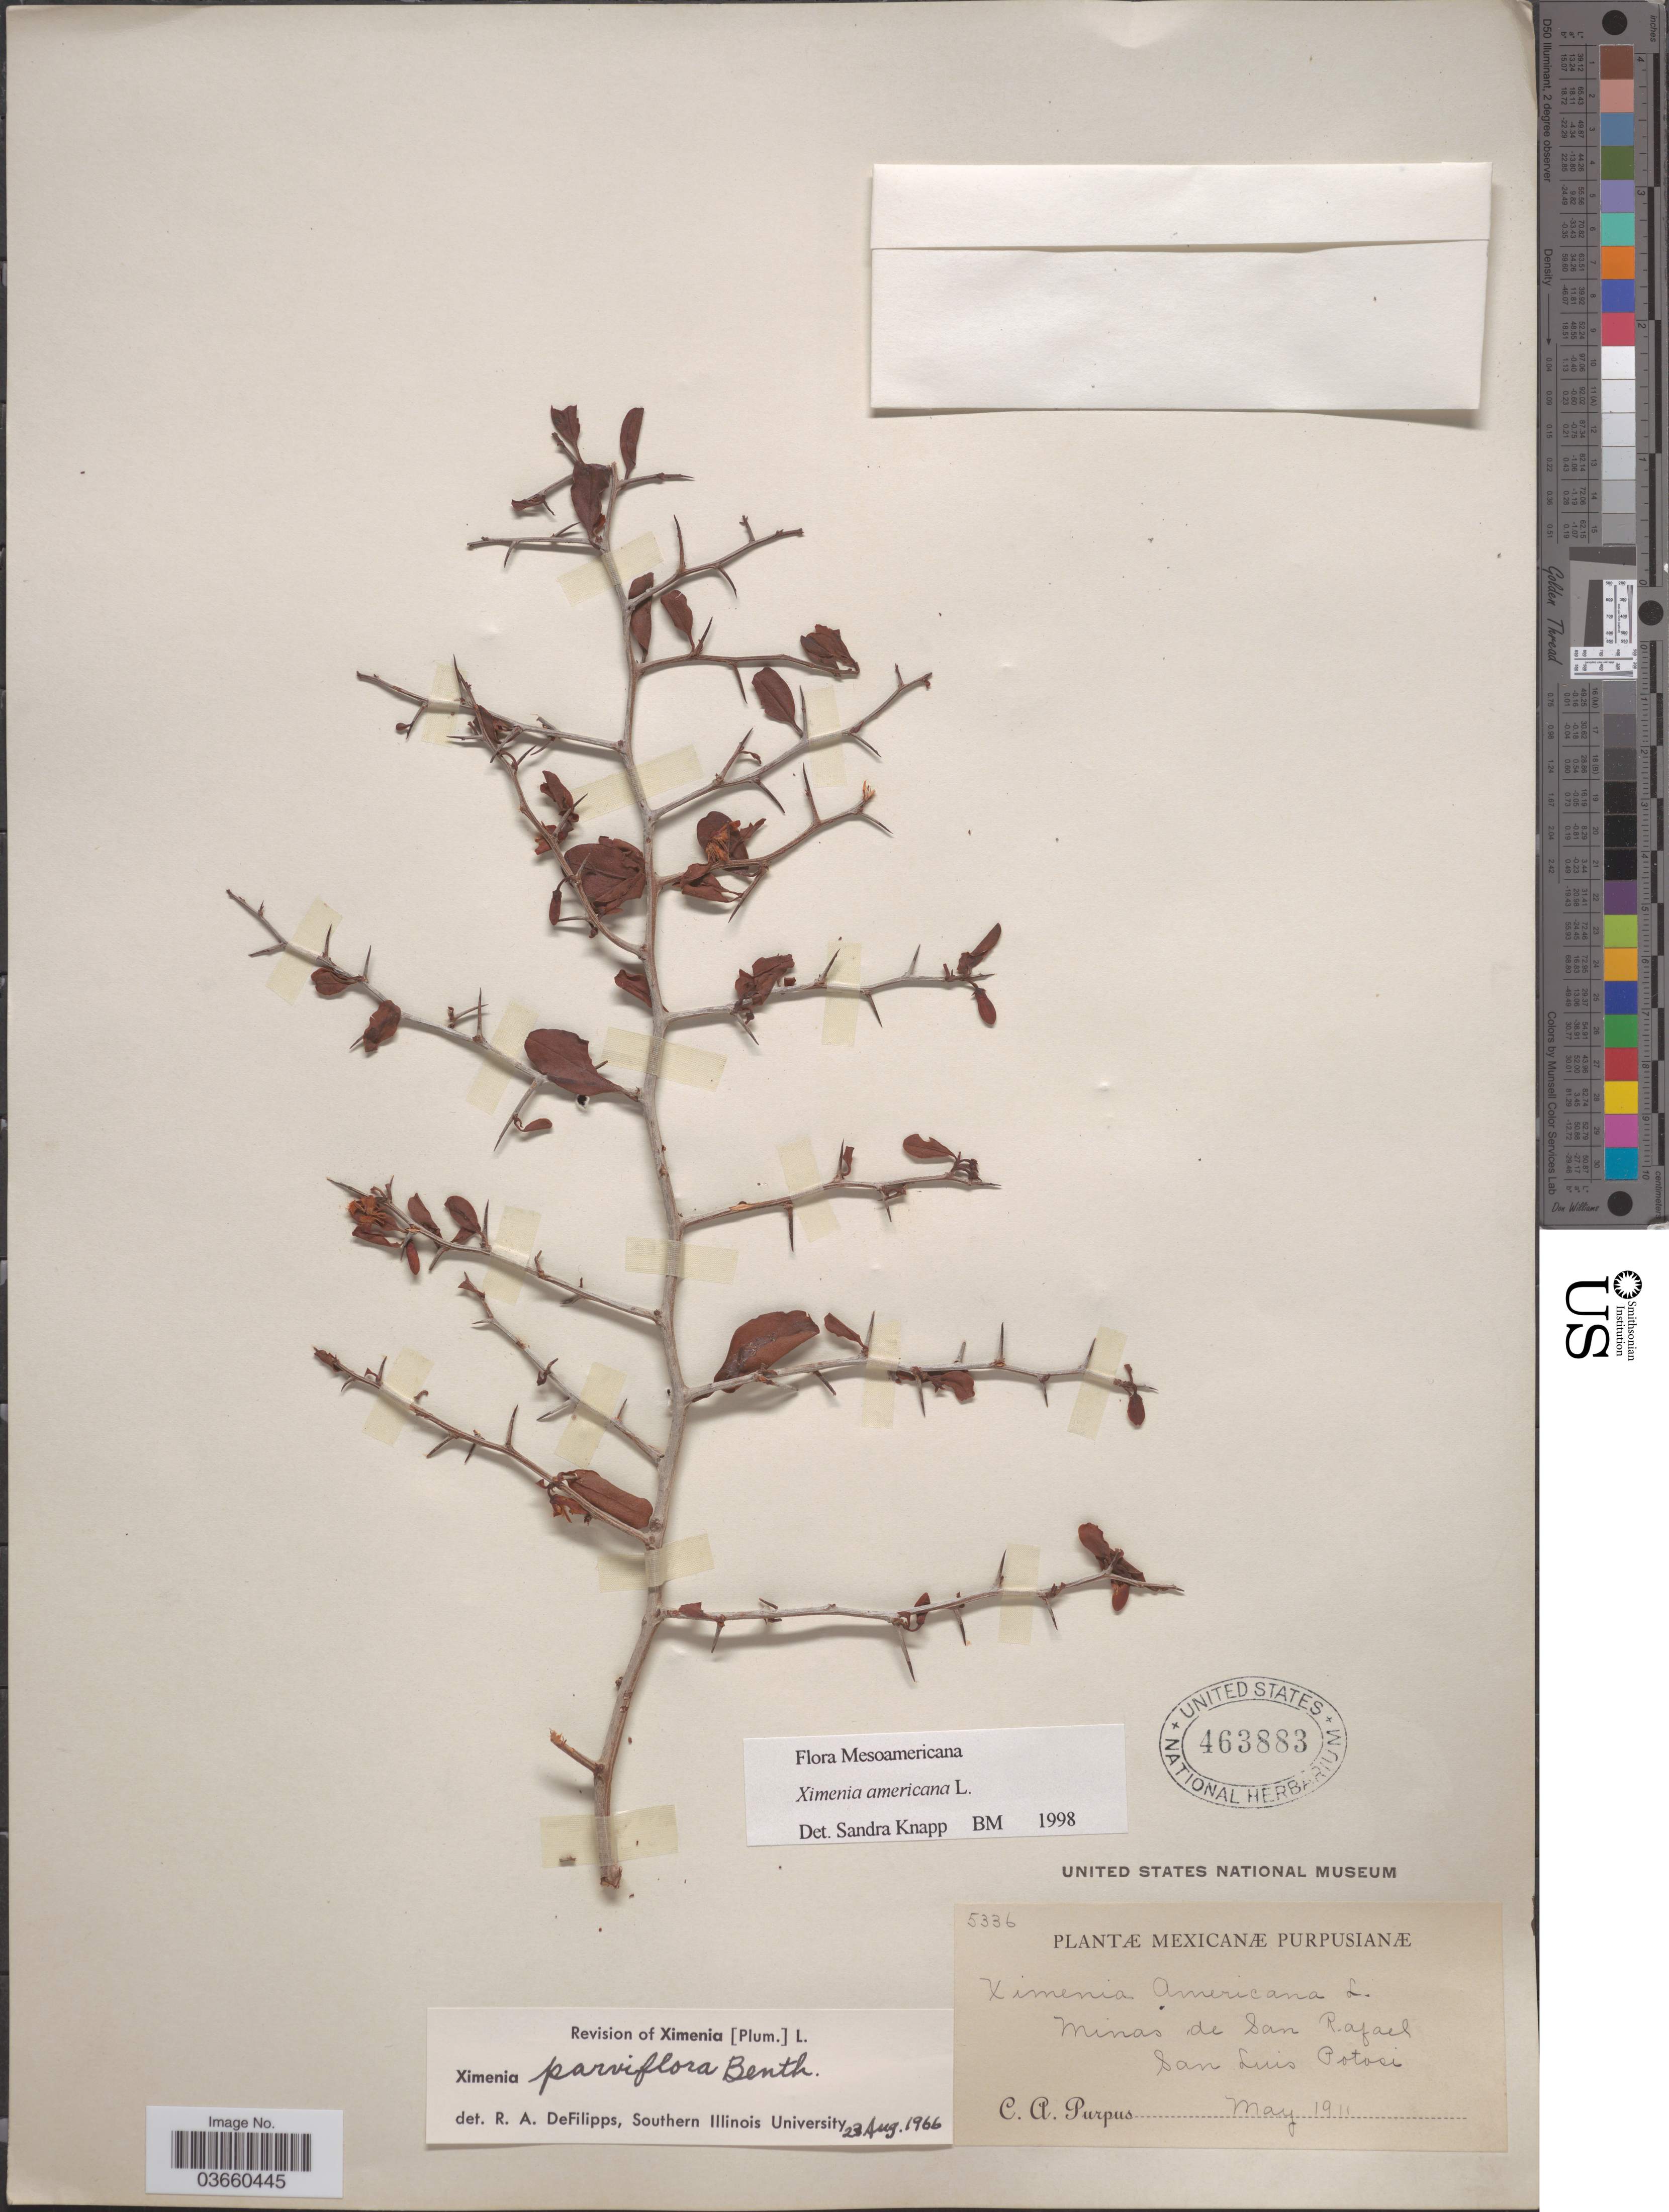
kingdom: Plantae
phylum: Tracheophyta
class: Magnoliopsida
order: Santalales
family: Ximeniaceae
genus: Ximenia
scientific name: Ximenia americana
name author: L.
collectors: C. A. Purpus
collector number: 5336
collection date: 1911-05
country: Mexico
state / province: San Luis Potosí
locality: Minas de San Rafael.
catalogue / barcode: US 463883